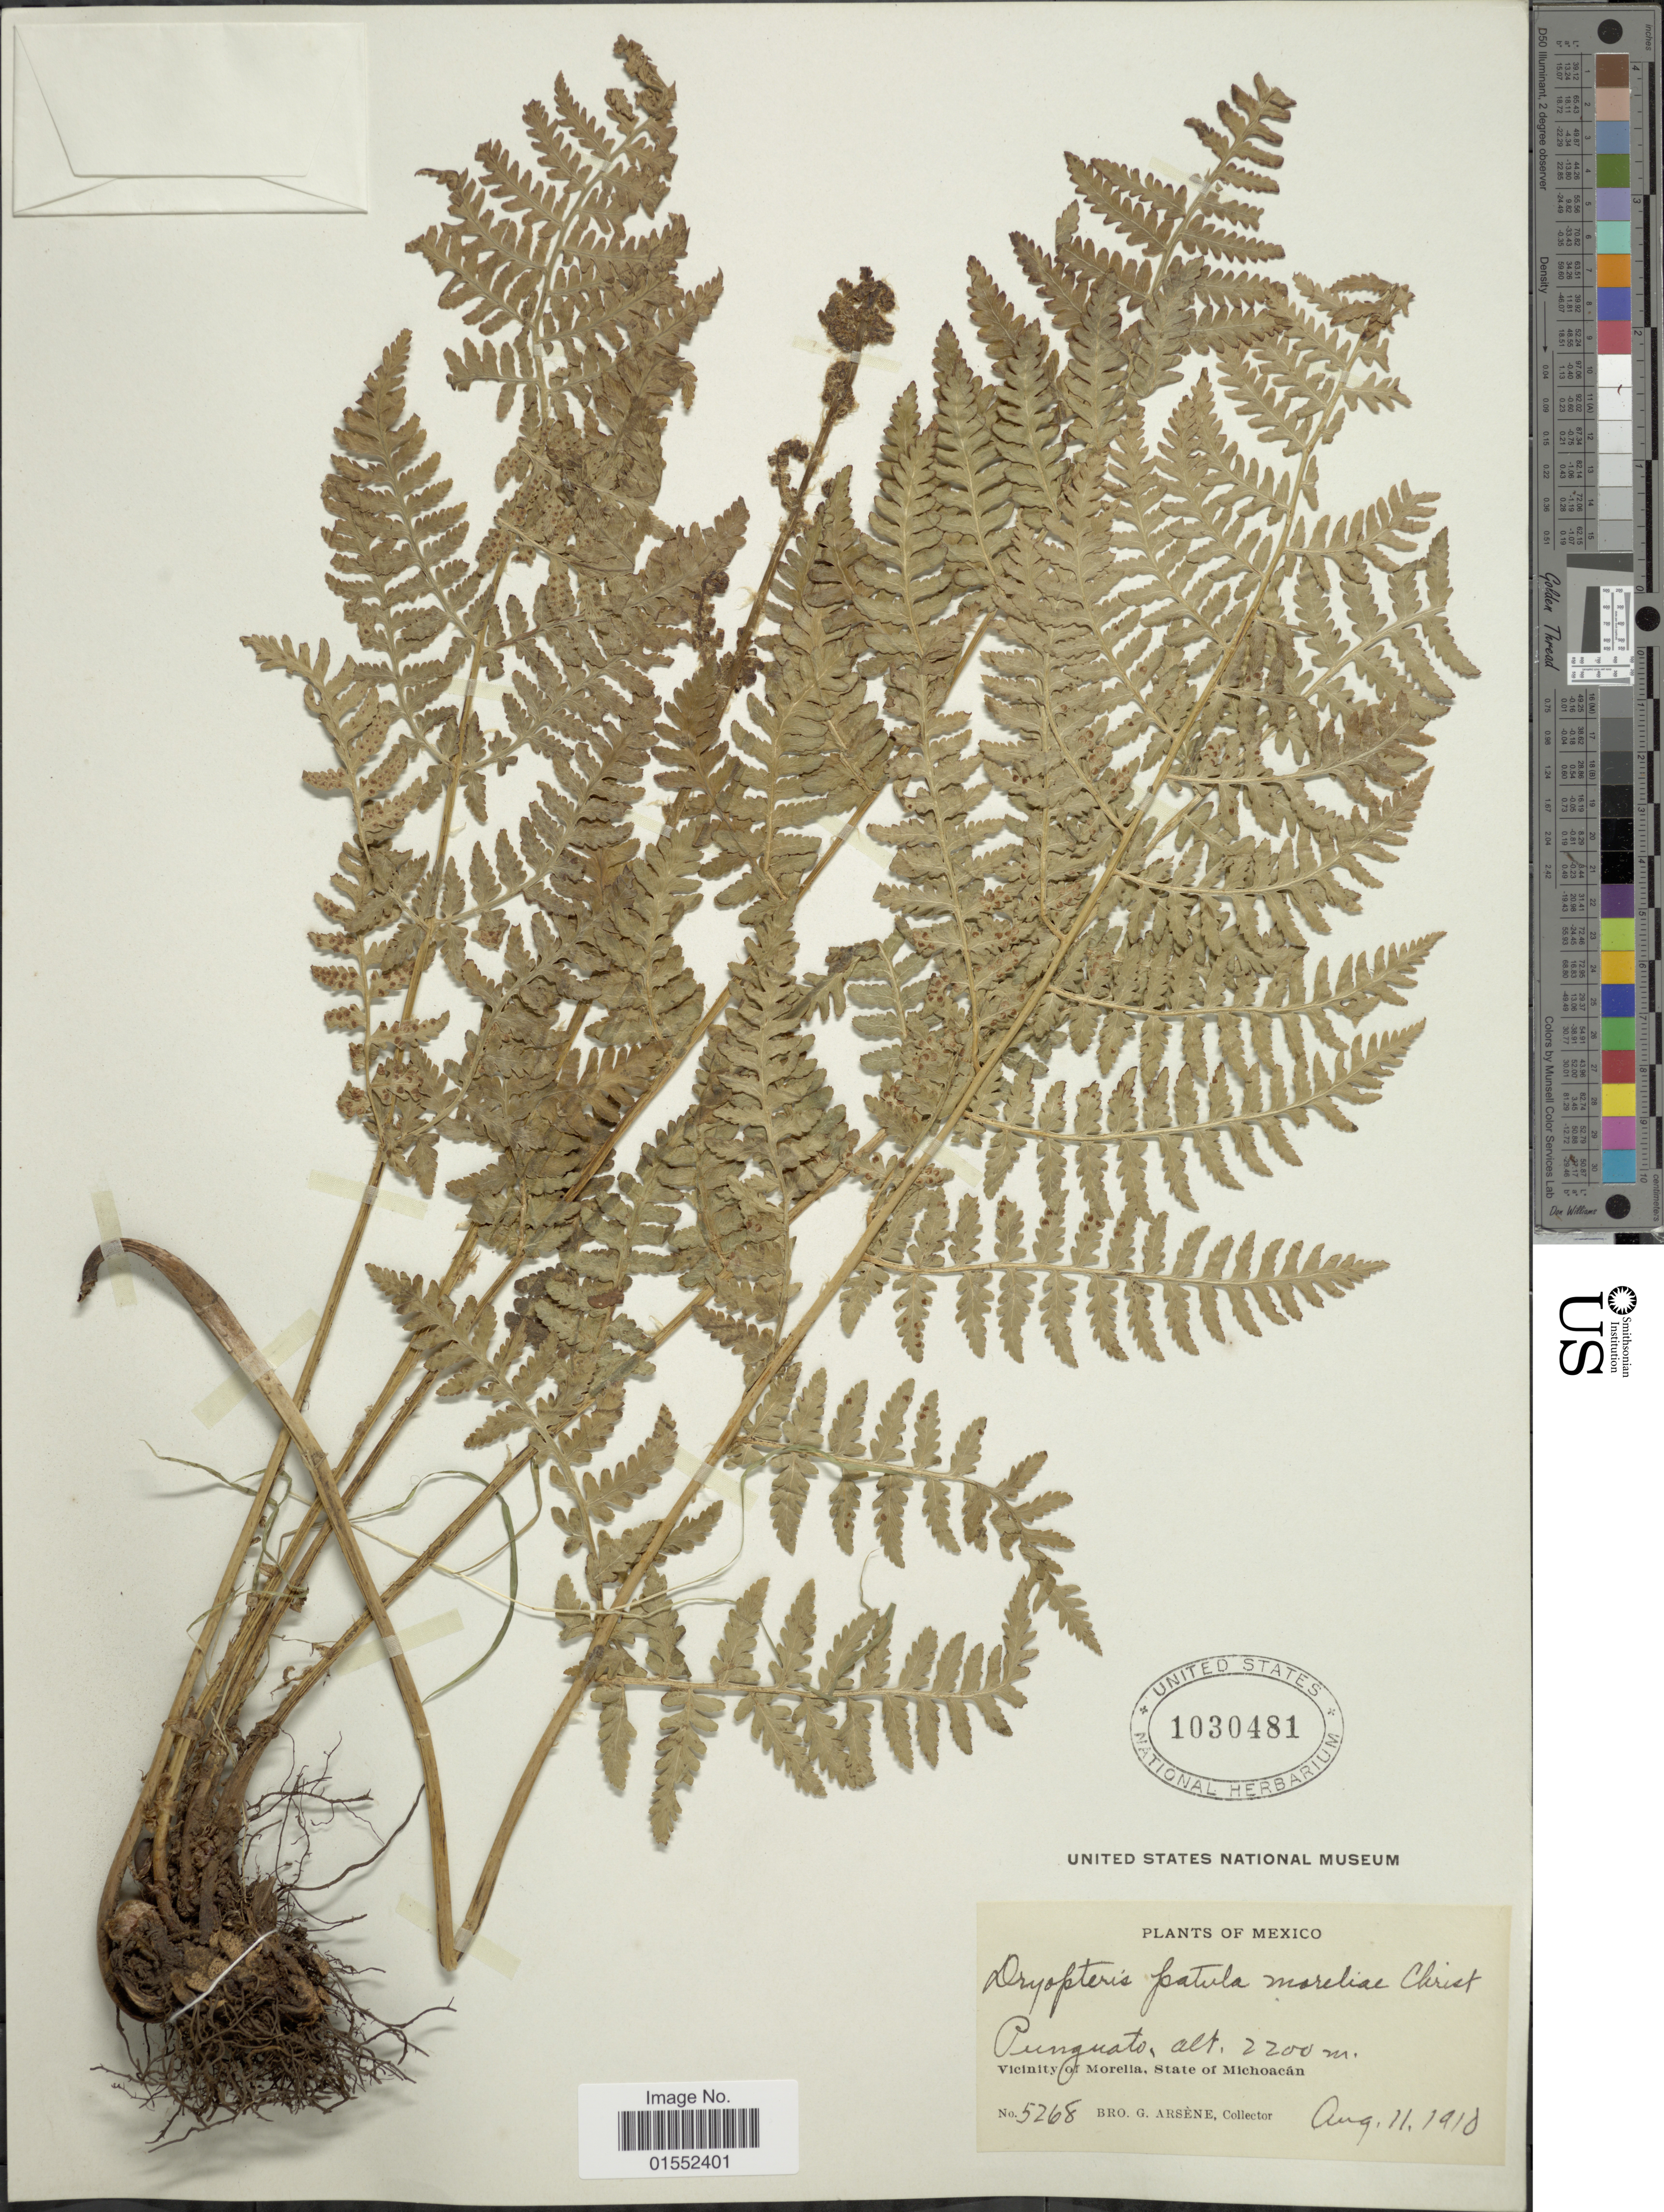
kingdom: Plantae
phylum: Tracheophyta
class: Polypodiopsida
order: Polypodiales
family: Dryopteridaceae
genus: Dryopteris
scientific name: Dryopteris maxonii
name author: Underw. & C. Chr.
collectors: Bro. G. Arsène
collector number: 5268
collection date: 1910-08-11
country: Mexico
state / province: Michoacán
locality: Punguato, Vicinity of Morelia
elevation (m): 2200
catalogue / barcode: US 1030481